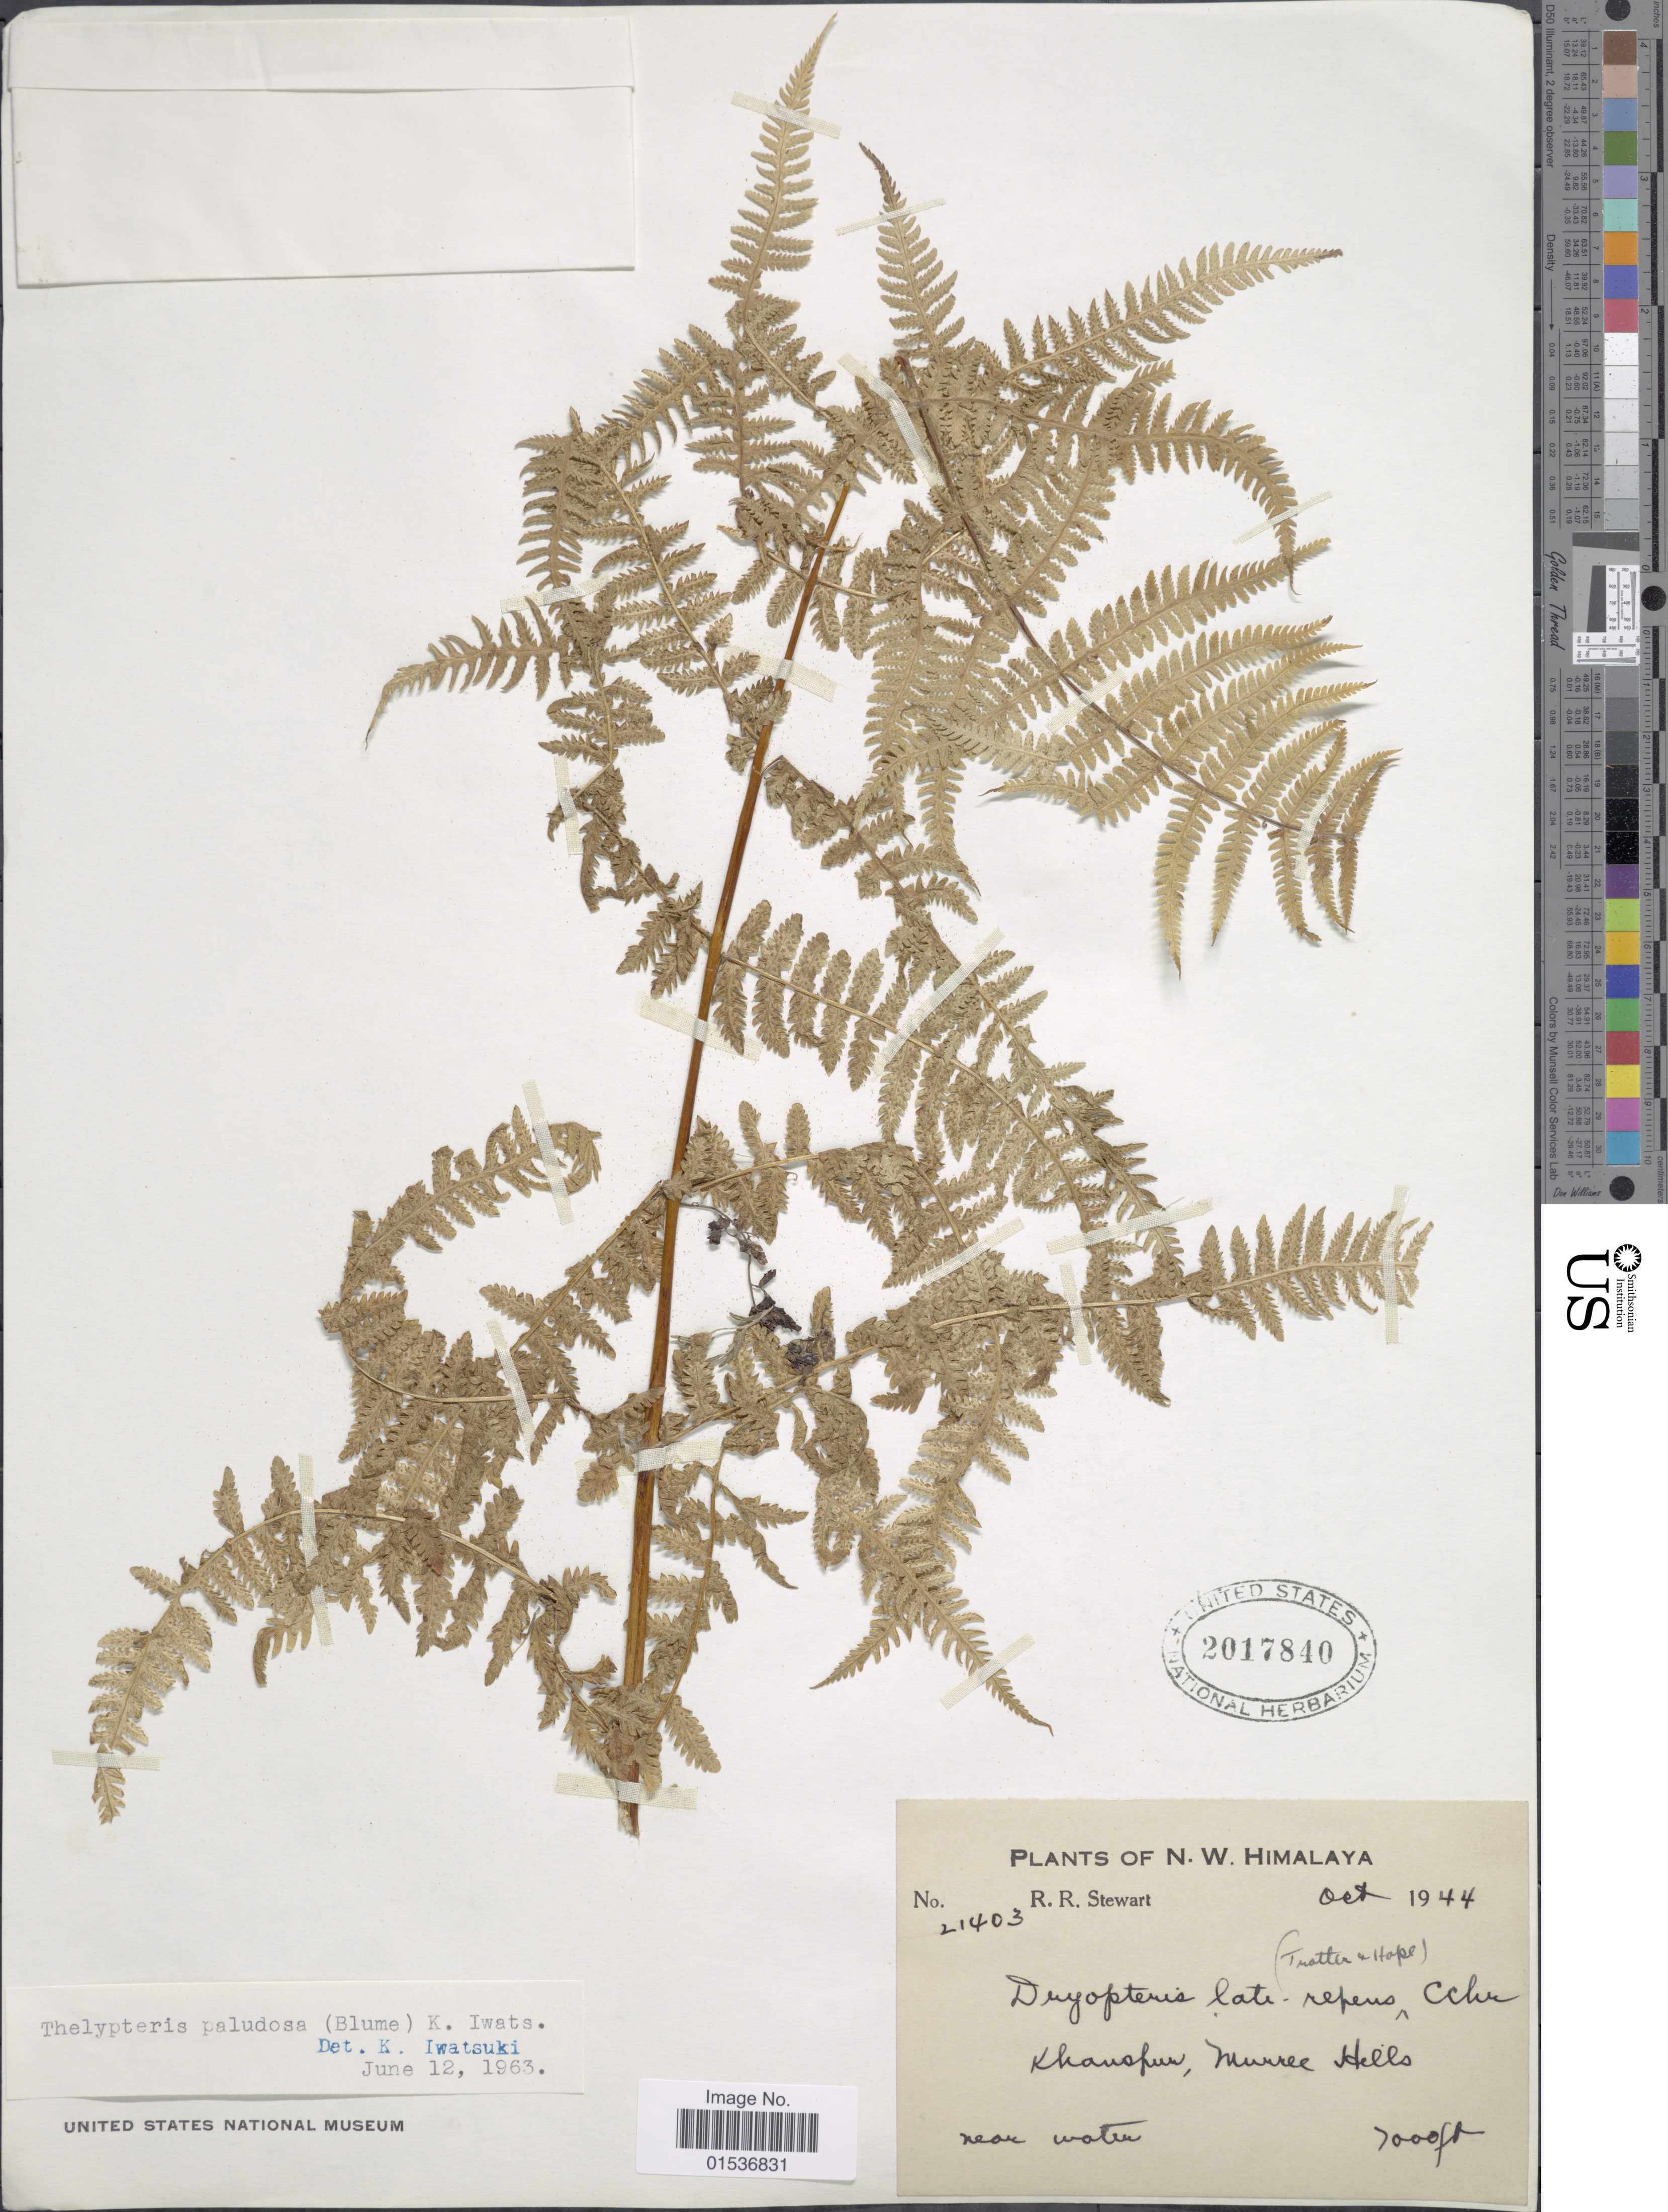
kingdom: Plantae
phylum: Tracheophyta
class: Polypodiopsida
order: Polypodiales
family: Thelypteridaceae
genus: Pseudophegopteris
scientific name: Pseudophegopteris pyrrhorachis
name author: (Kunze) Ching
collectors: R. R. Stewart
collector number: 21403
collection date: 1944-10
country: Pakistan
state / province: Khyber Pakhtunkhwa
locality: N.W. Himalaya, Khanspur, Murree Hills.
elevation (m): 2134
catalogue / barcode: US 2017840